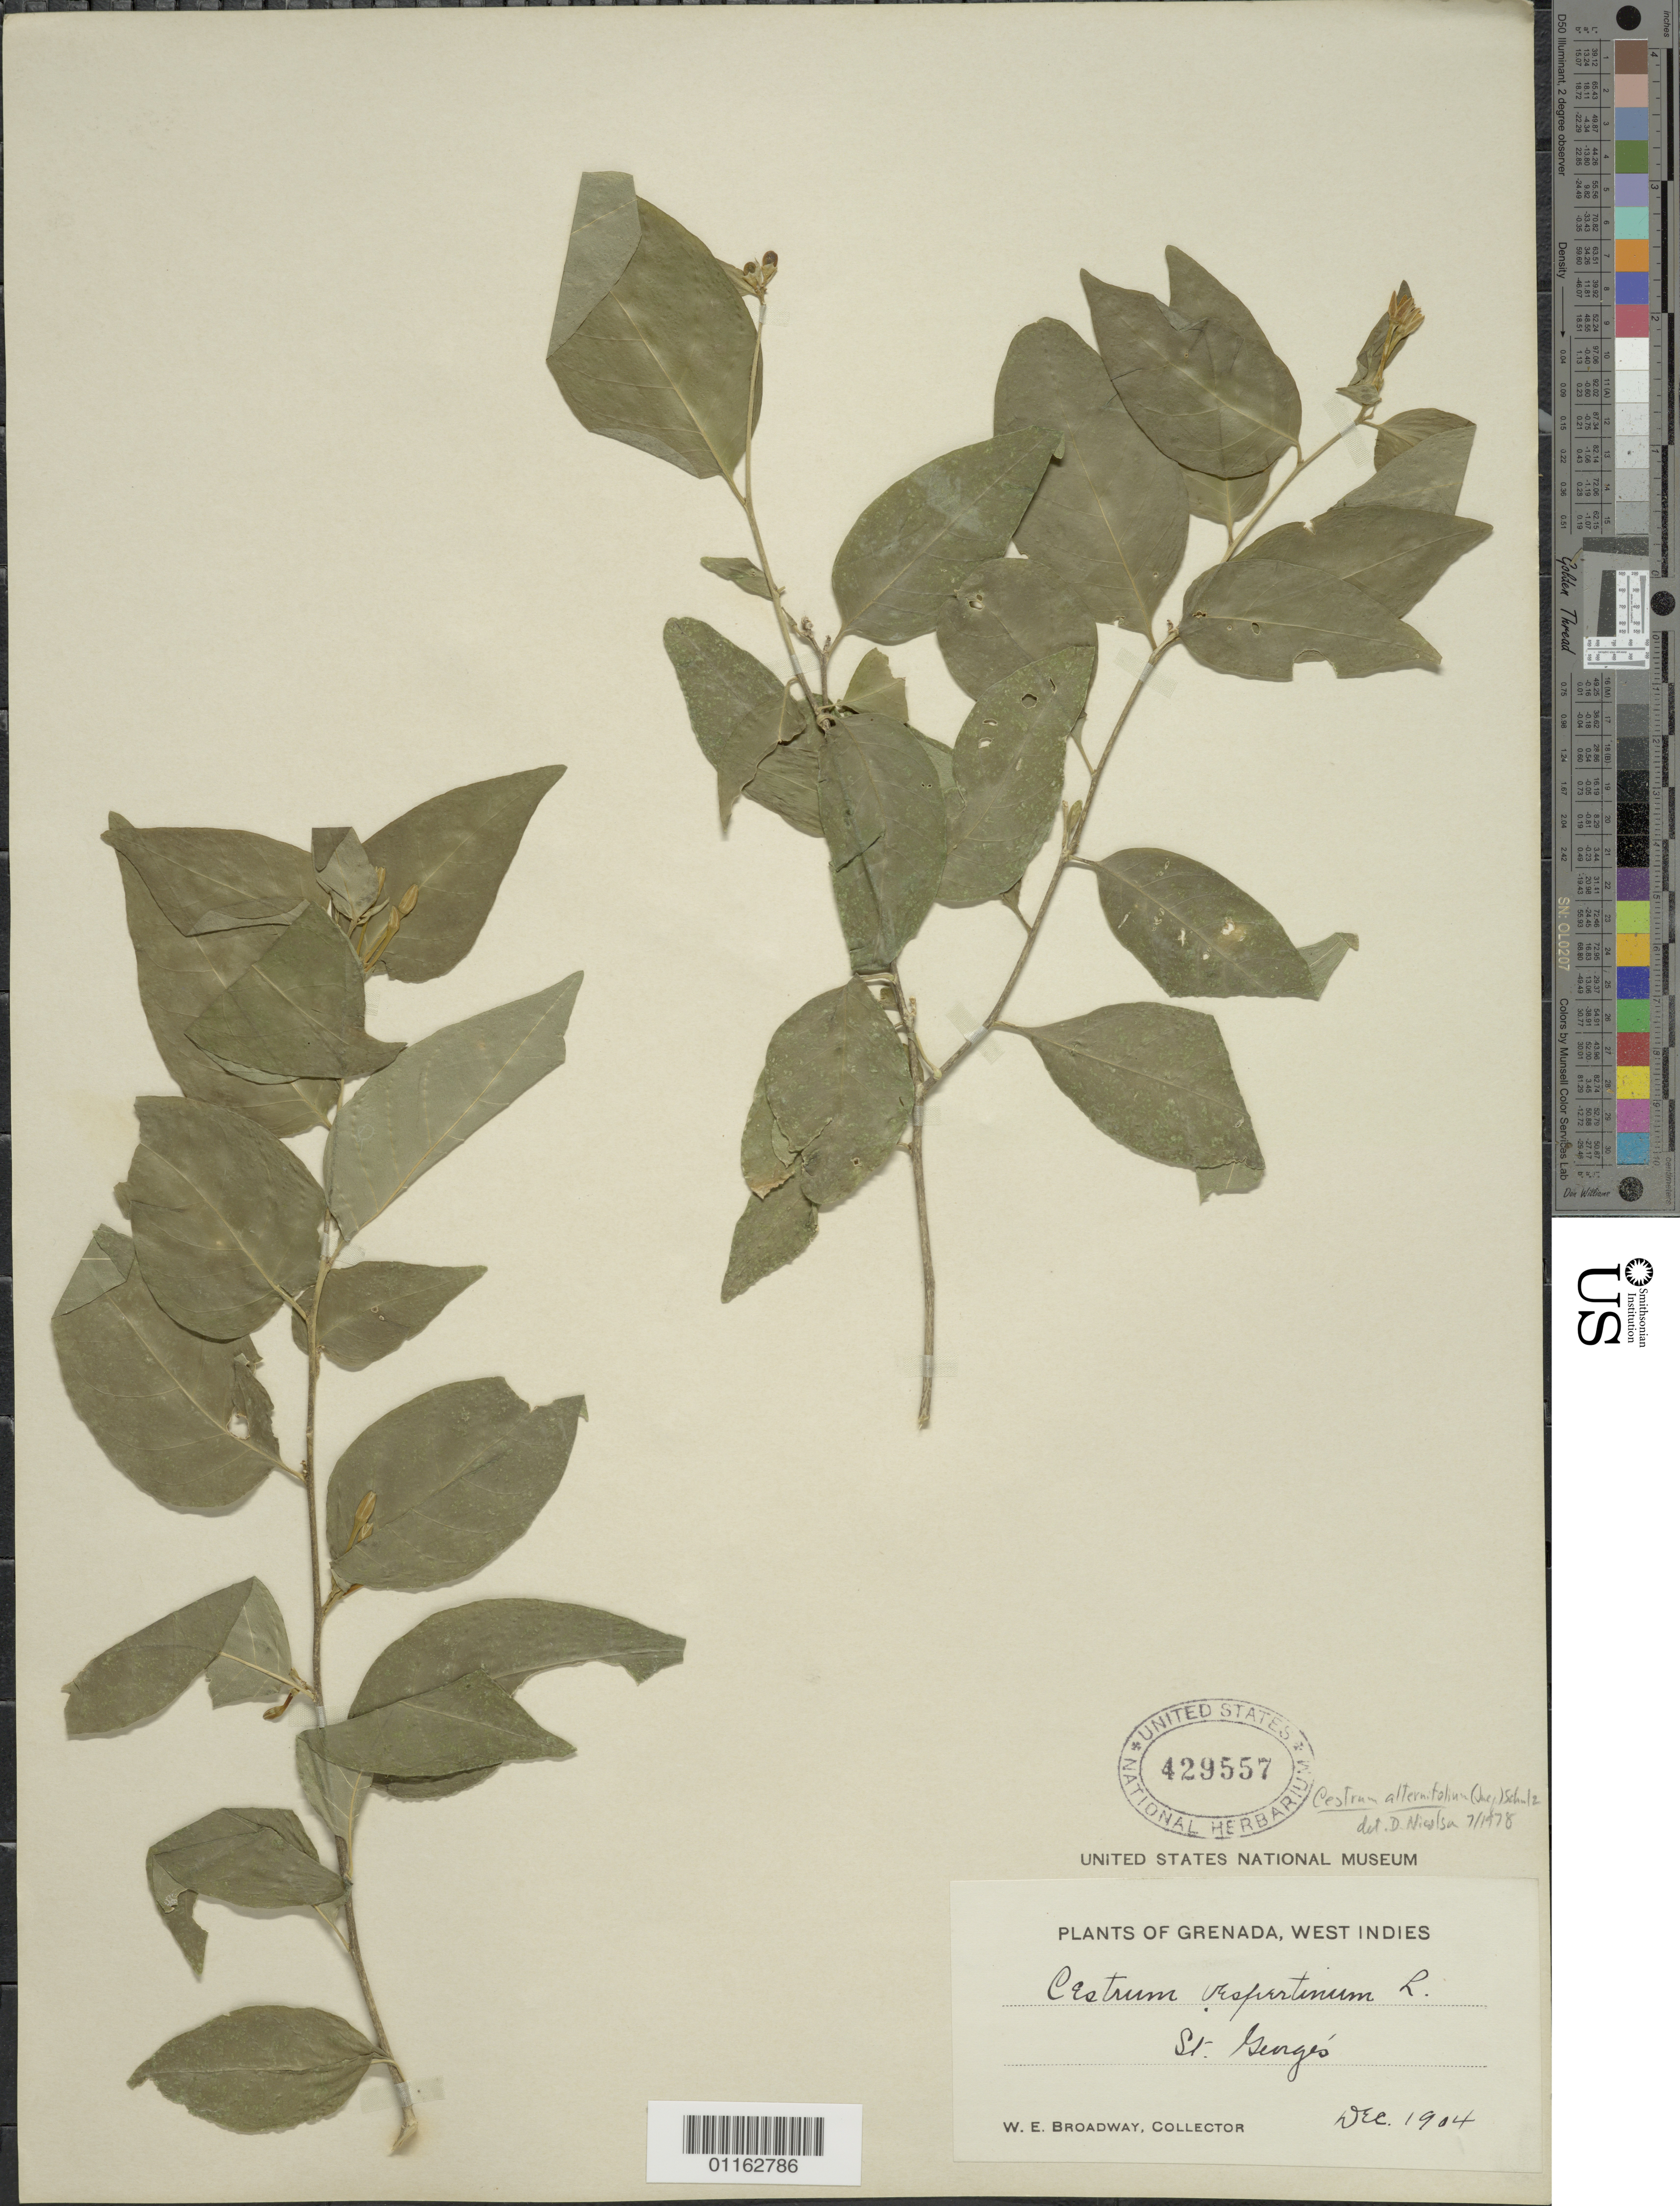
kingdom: Plantae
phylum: Tracheophyta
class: Magnoliopsida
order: Solanales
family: Solanaceae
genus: Cestrum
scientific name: Cestrum alternifolium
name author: (Jacq.) O.E. Schulz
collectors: W. E. Broadway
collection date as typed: Dec 1904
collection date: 1904-12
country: Grenada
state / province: Saint George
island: Grenada I.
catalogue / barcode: US 429557